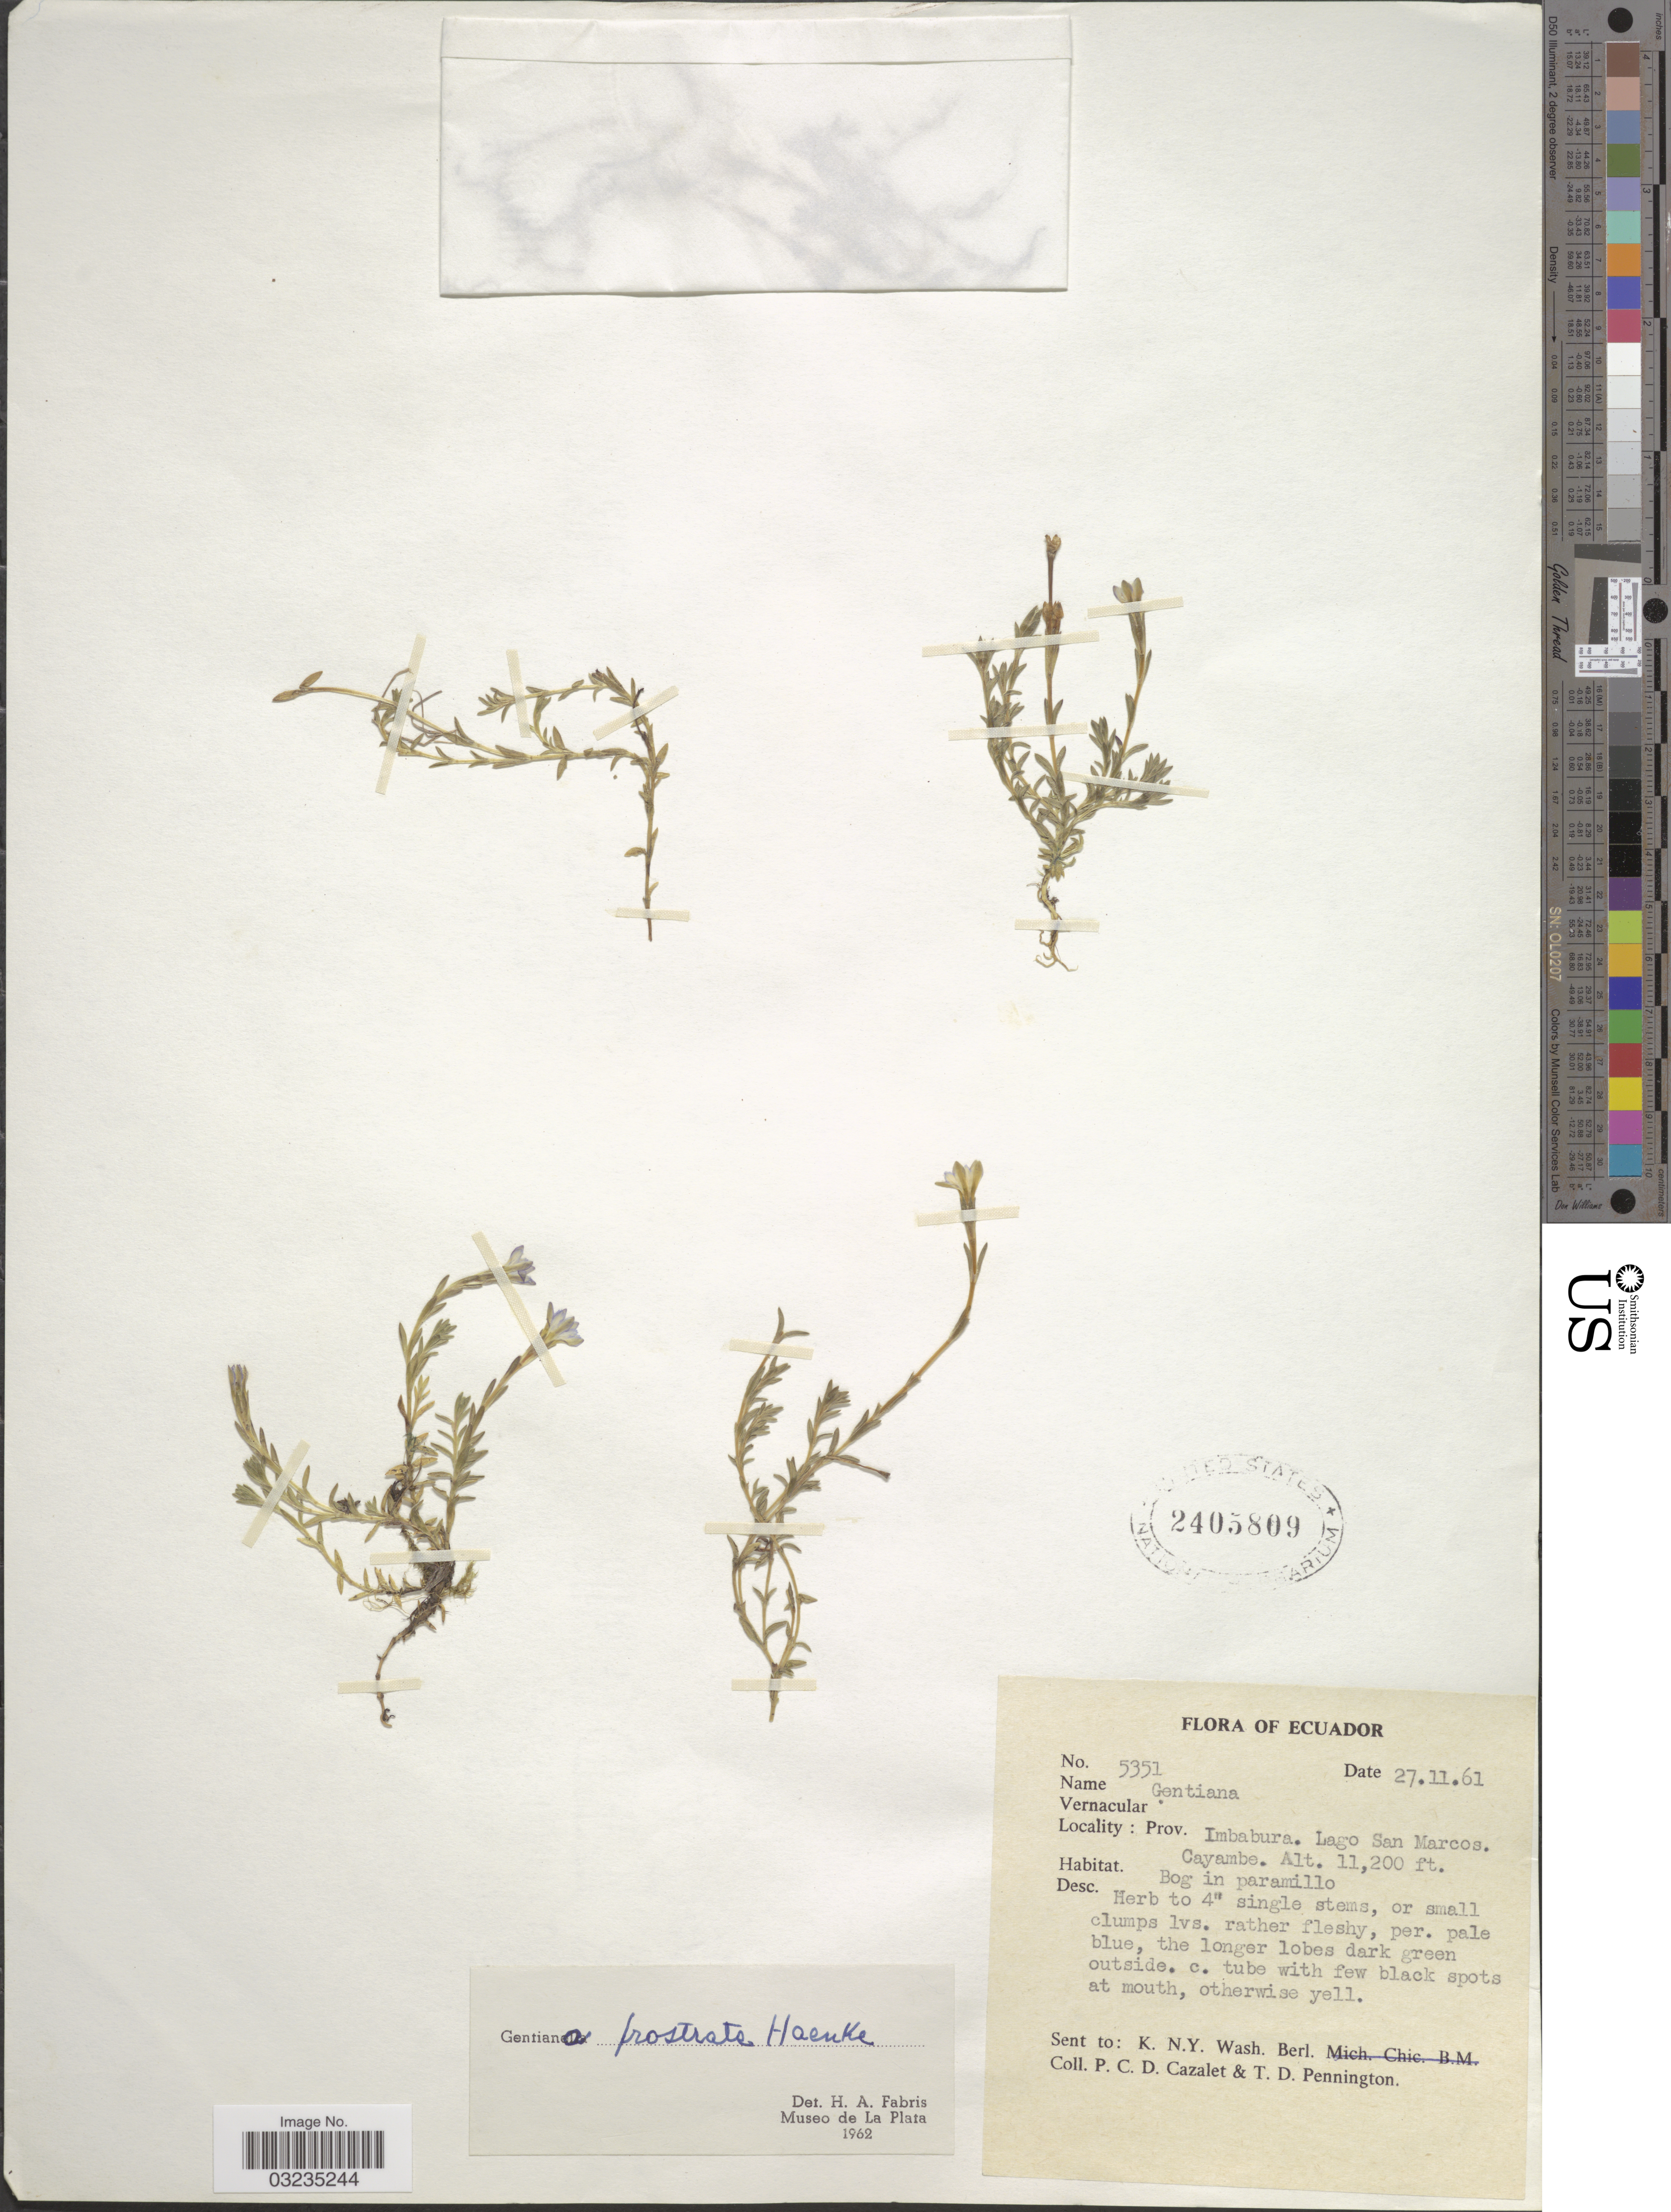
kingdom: Plantae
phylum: Tracheophyta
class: Magnoliopsida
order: Gentianales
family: Gentianaceae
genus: Gentiana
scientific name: Gentiana prostrata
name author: Haenke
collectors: P. C. D. Cazalet & T. D. Pennington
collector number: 5351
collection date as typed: Transcribed d/m/y: 27/11/61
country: Ecuador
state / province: Imbabura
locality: Prov. Imbabura. Lago San Marcos, Cayambe.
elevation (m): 3414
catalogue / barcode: US 2405809